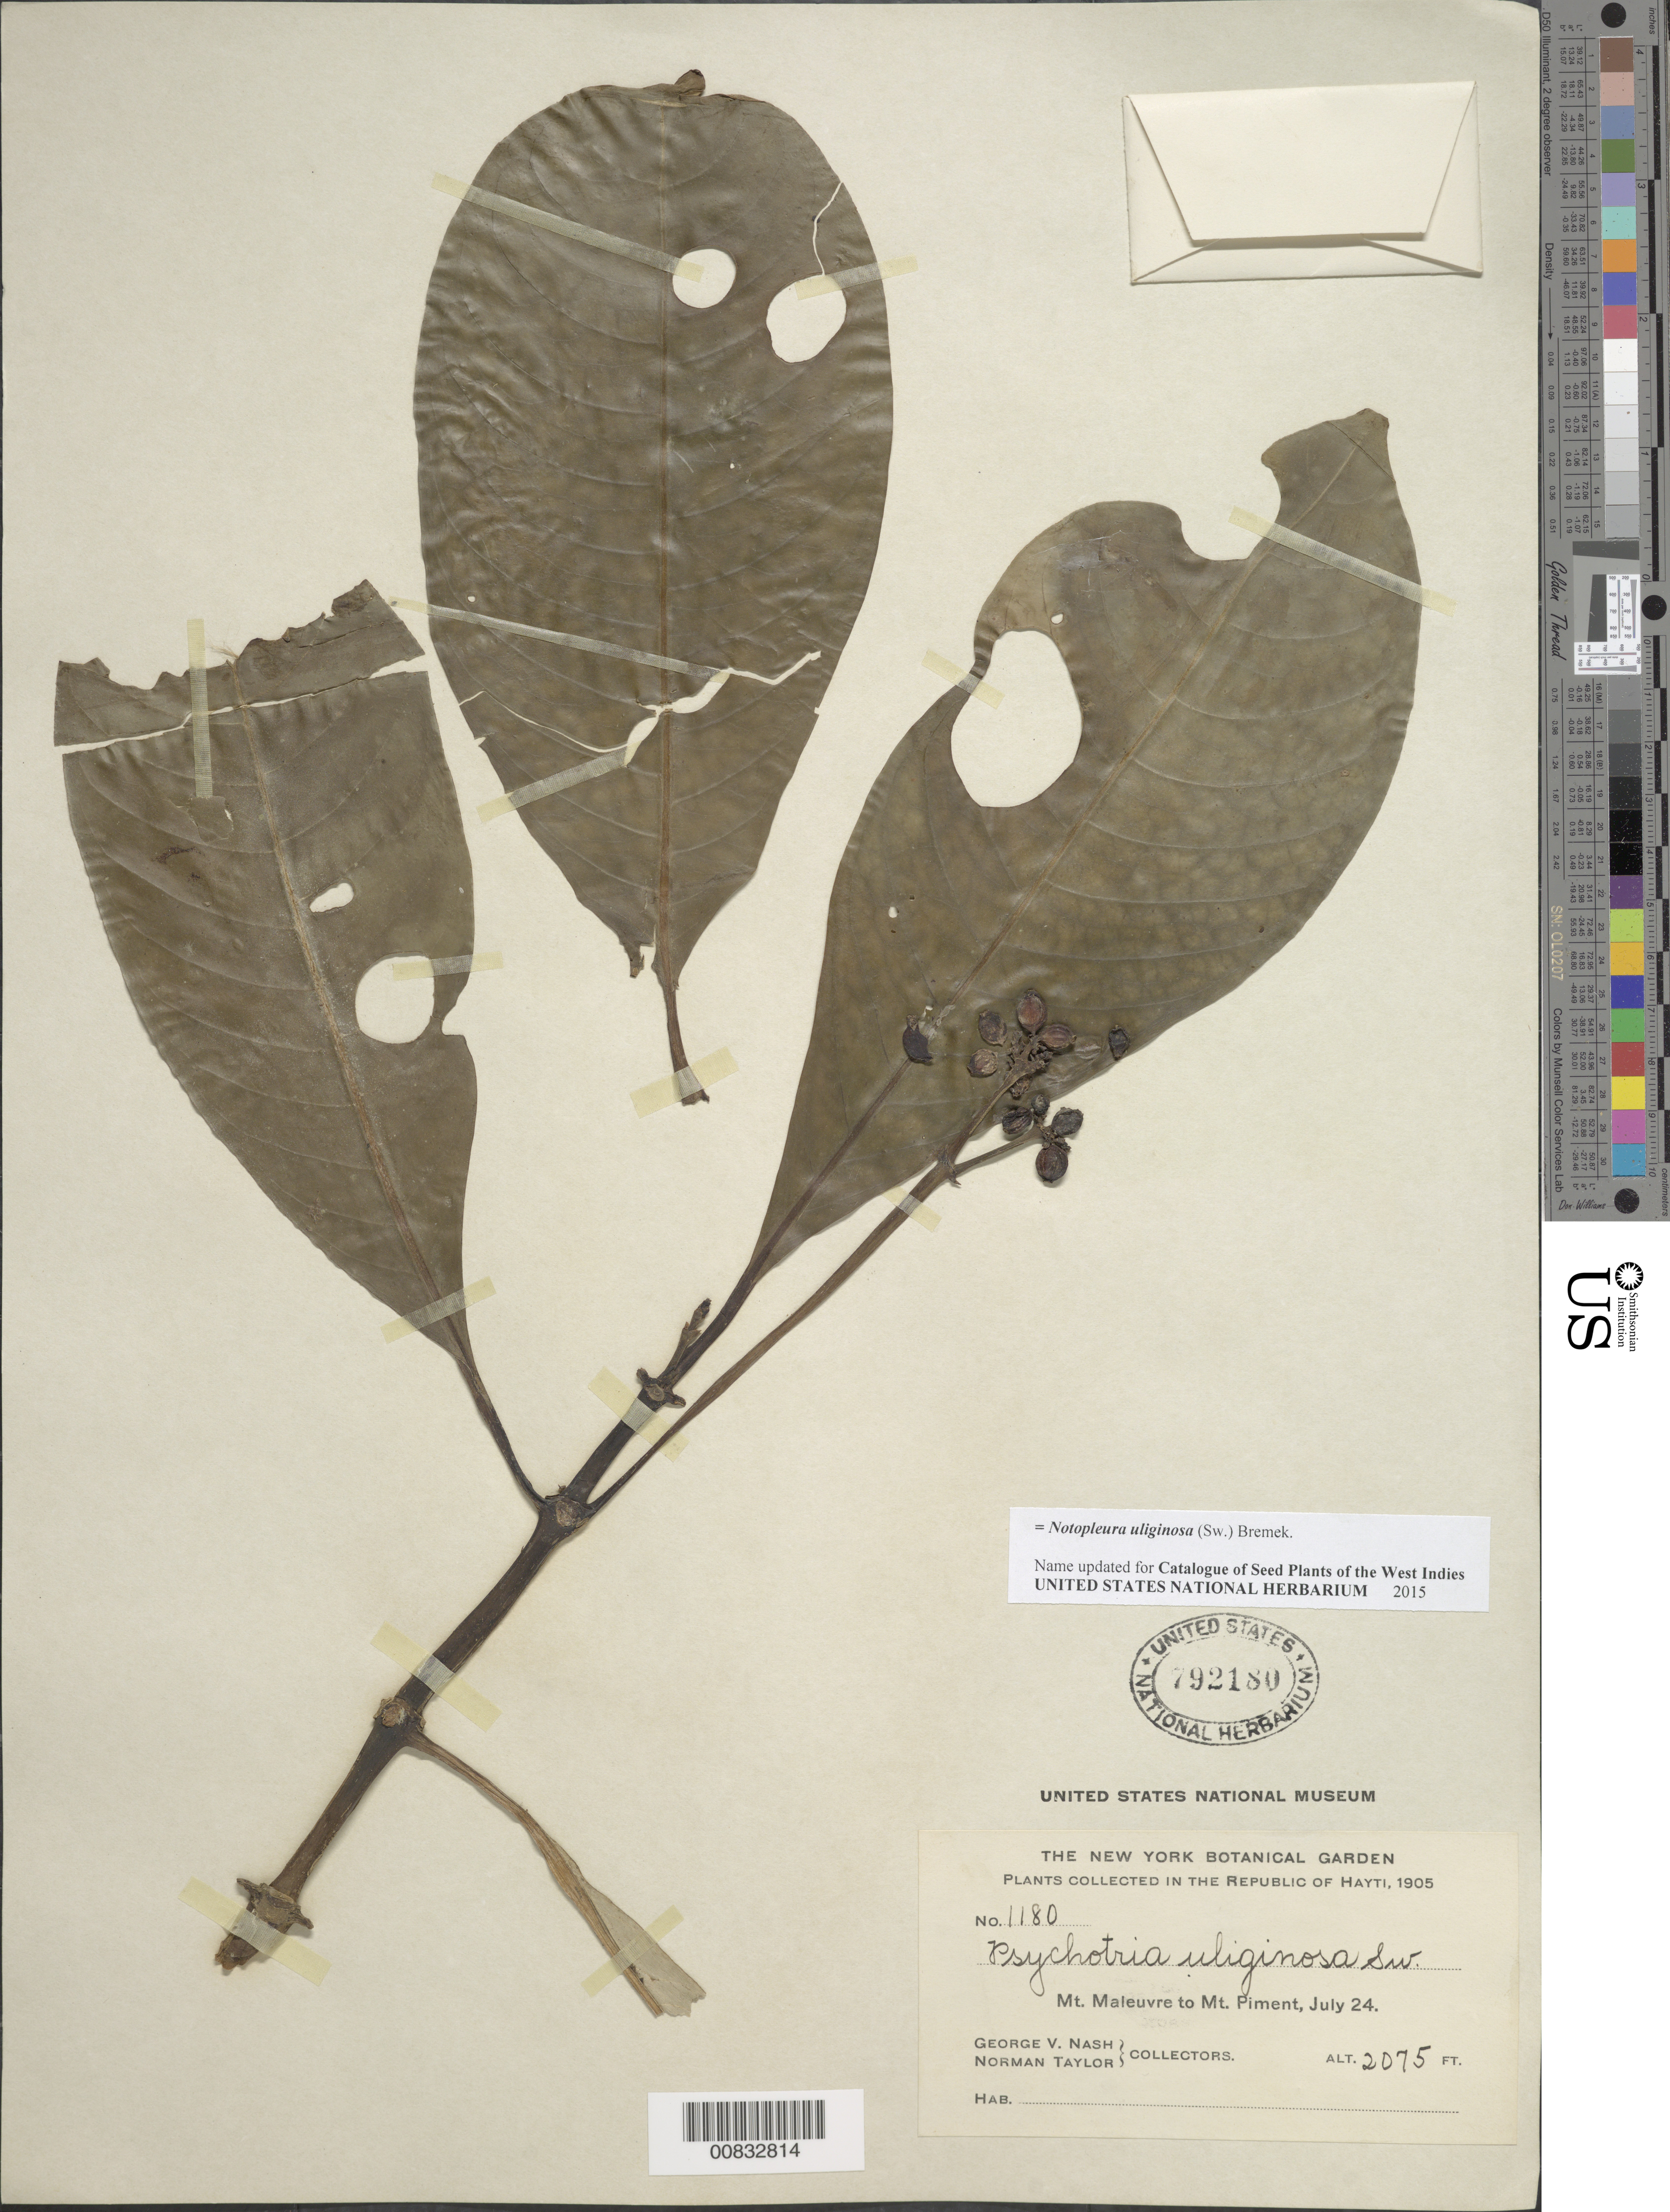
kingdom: Plantae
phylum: Tracheophyta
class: Magnoliopsida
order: Gentianales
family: Rubiaceae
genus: Notopleura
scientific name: Notopleura uliginosa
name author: (Sw.) Bremek.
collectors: G. V. Nash & N. Taylor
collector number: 1180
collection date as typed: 24 Jul 1905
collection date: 1905-07-24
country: Haiti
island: Hispaniola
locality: Mt. Maleuvre to Mt. Piment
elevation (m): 632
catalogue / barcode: US 792180